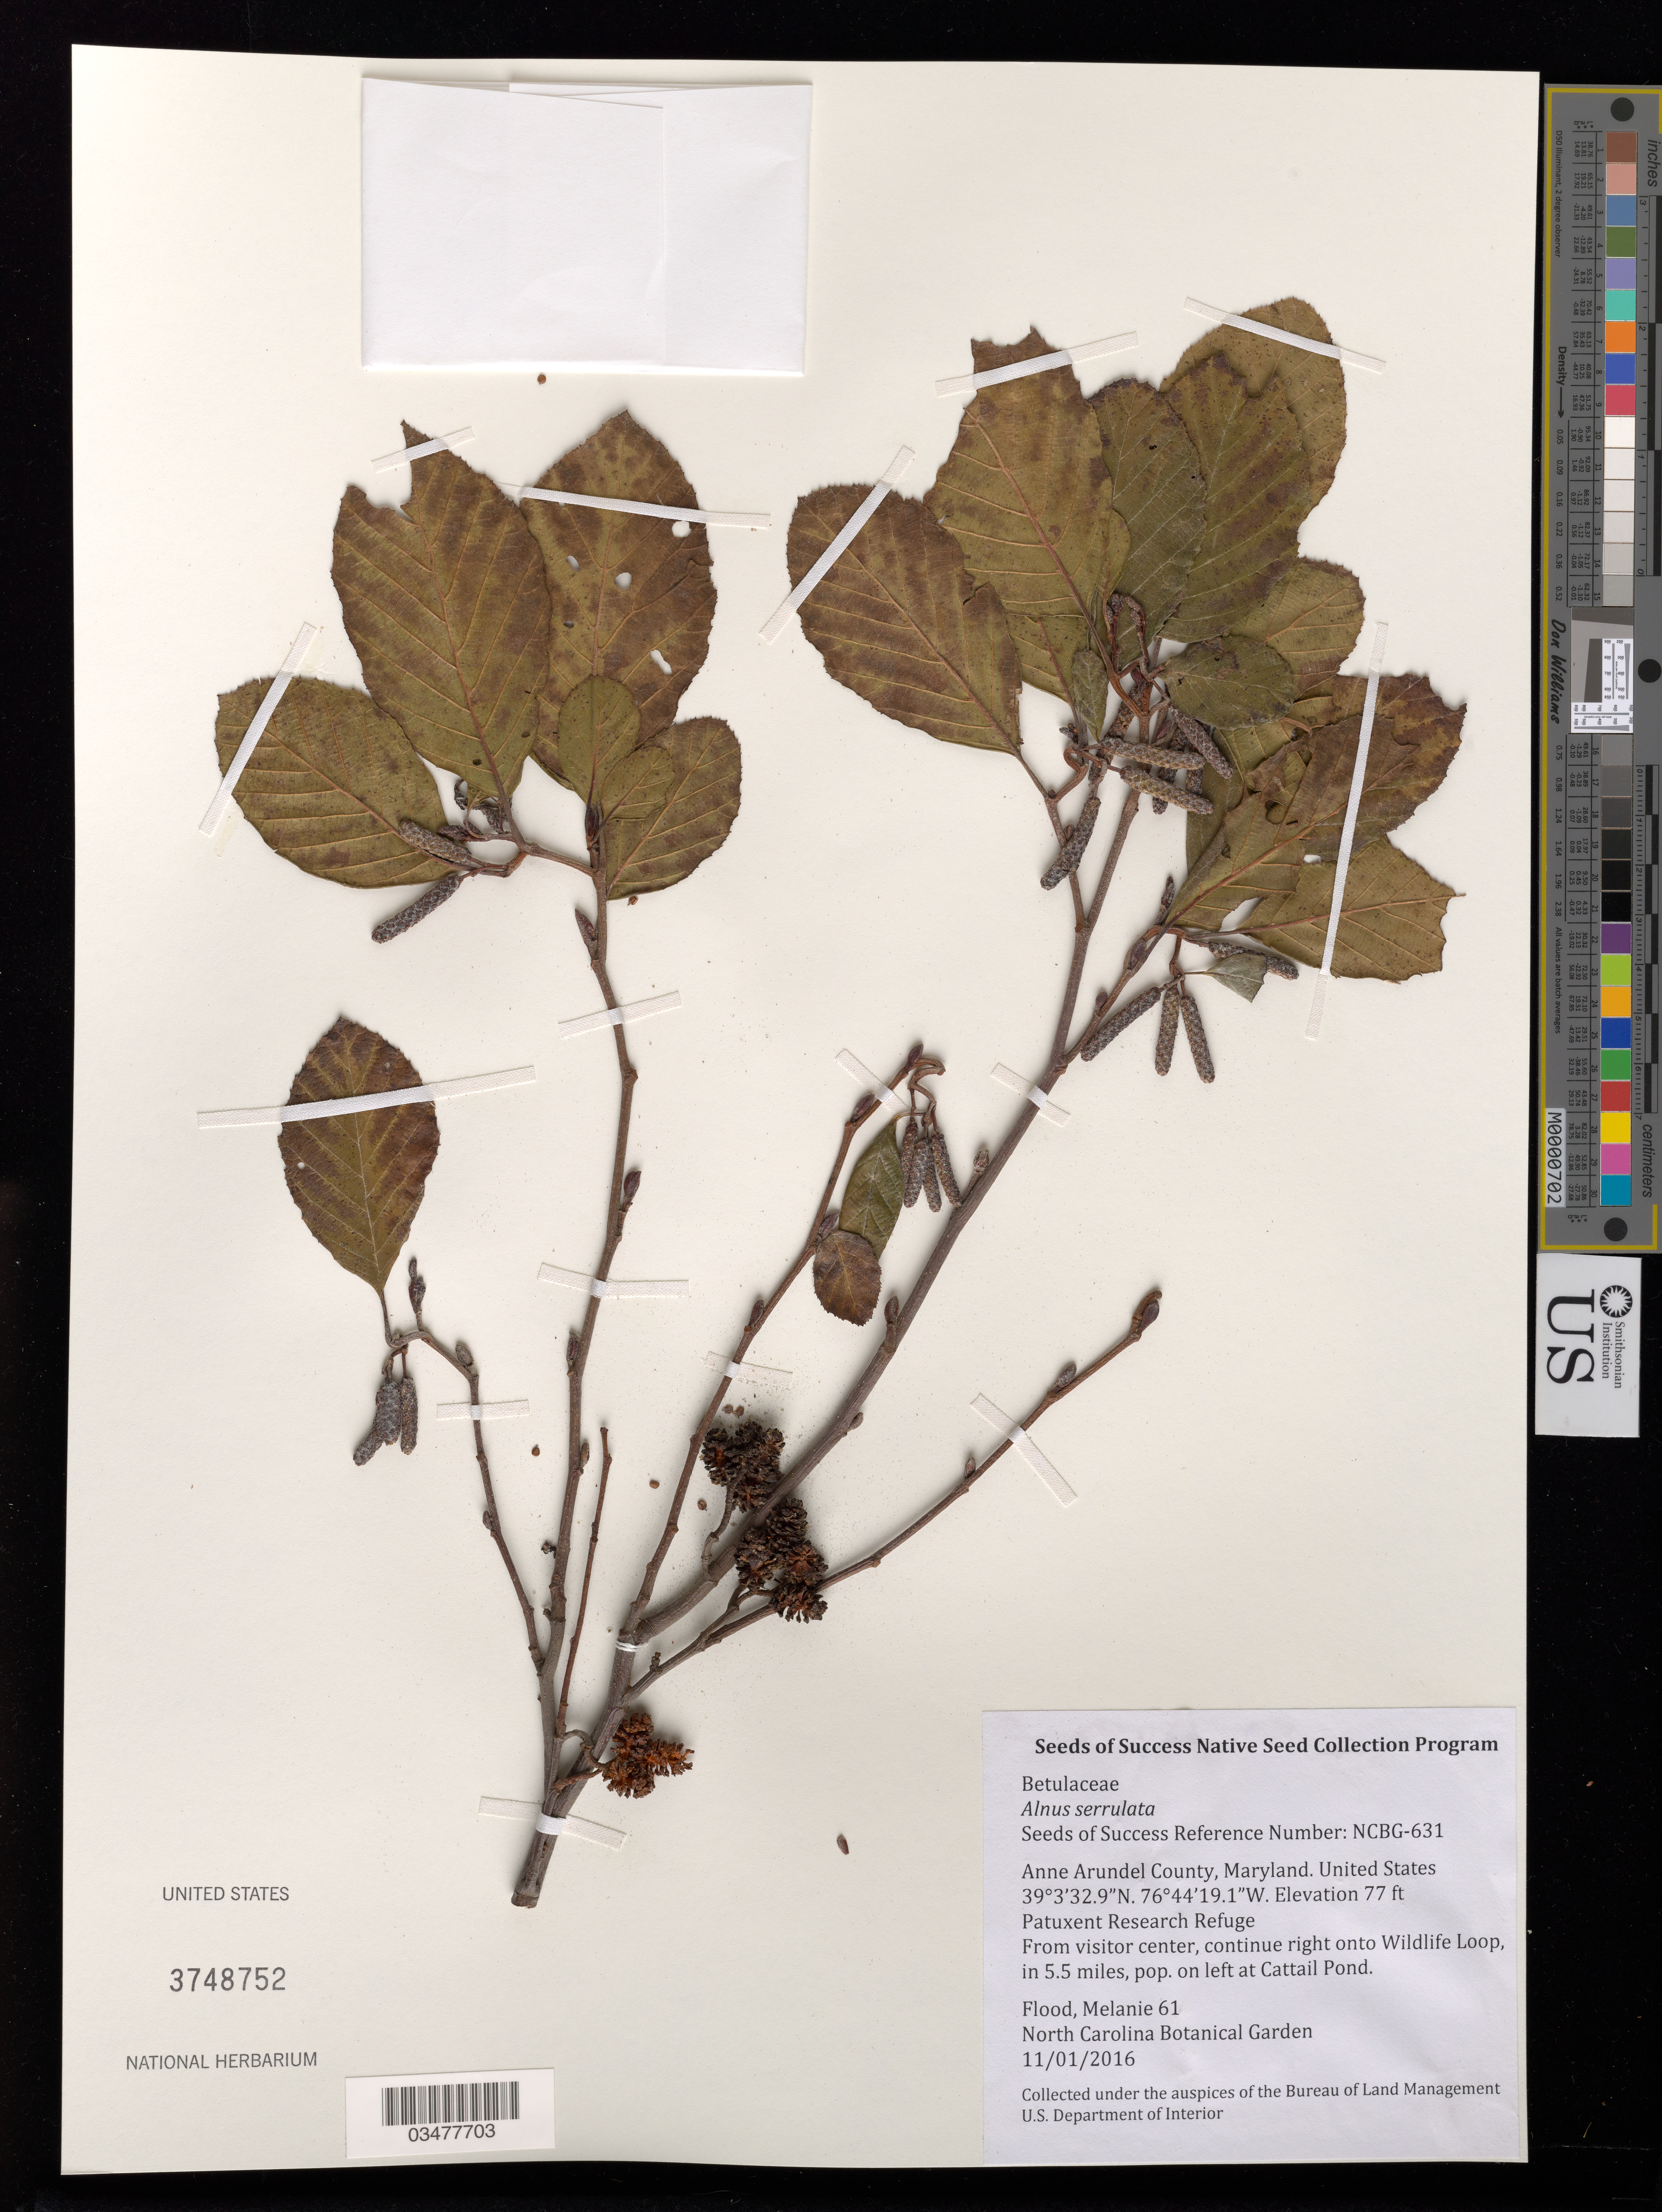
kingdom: Plantae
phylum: Tracheophyta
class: Magnoliopsida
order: Fagales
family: Betulaceae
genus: Alnus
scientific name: Alnus serrulata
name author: (Aiton) Willd.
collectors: M. Flood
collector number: NCBG-631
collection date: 2016-11-01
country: United States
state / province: Maryland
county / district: Anne Arundel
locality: Patuxent Research Refuge, Cattail Pond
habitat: Pond Floodplain Forest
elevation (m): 23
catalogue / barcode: US 3748752